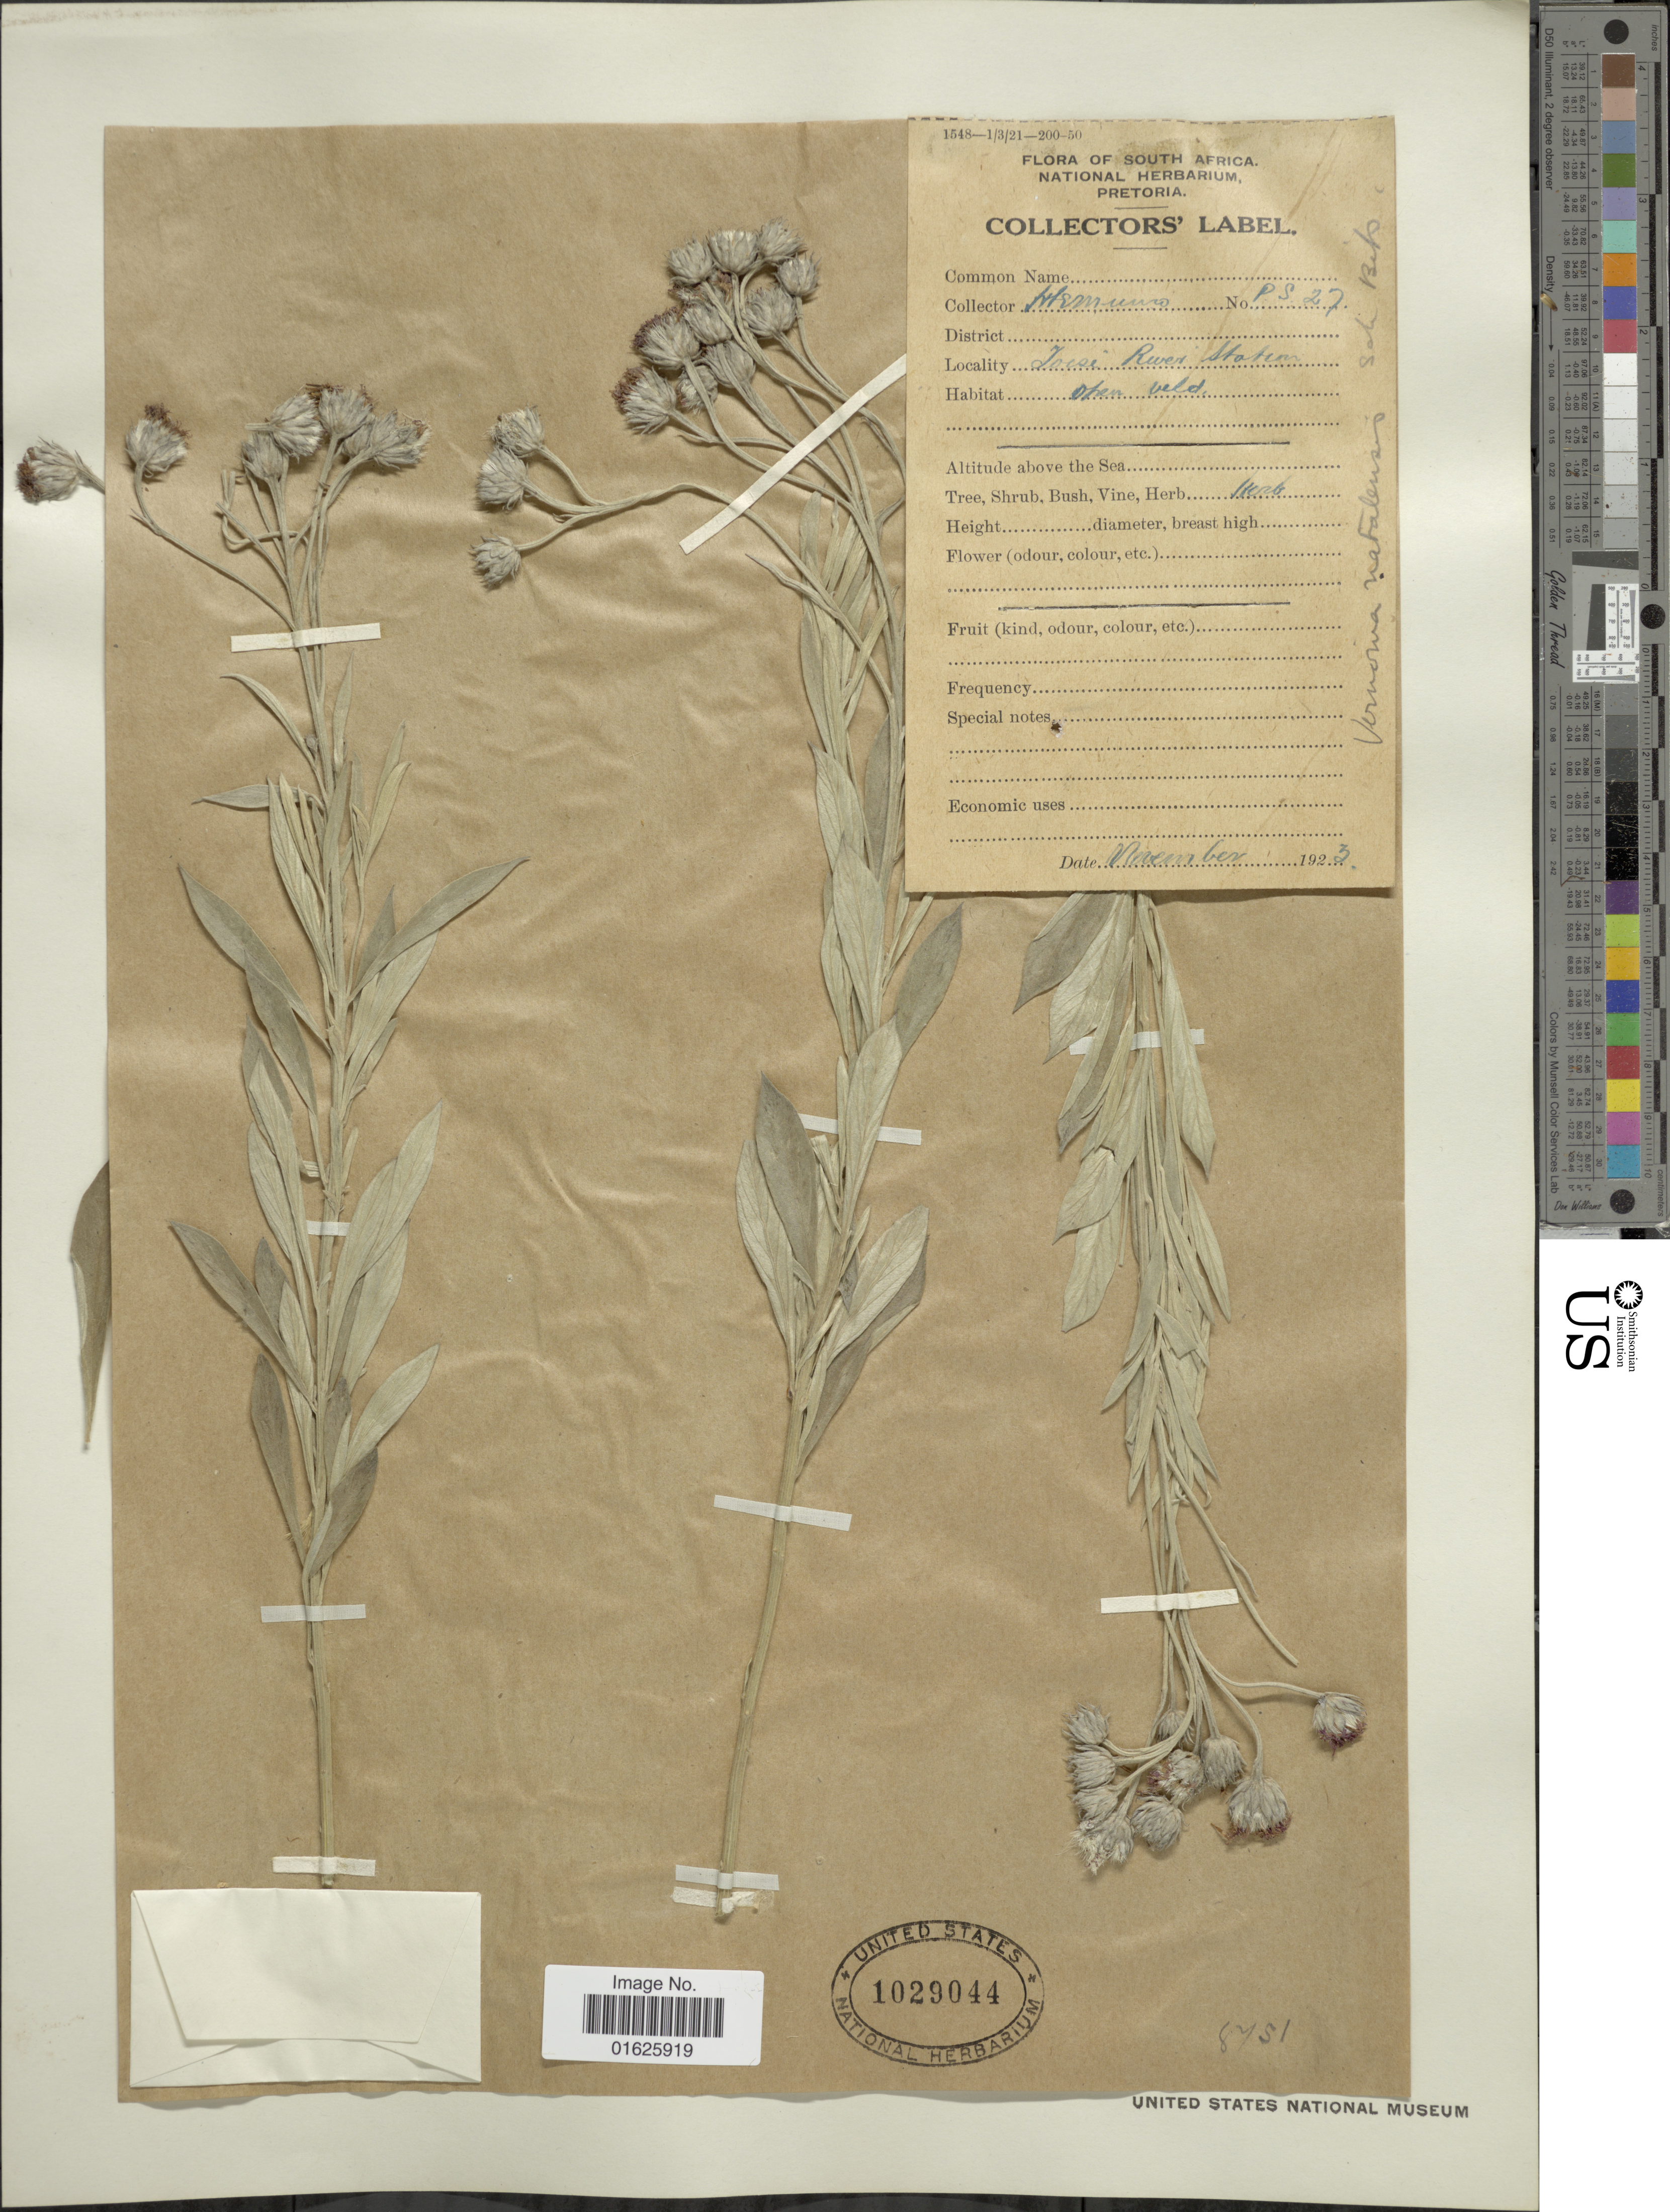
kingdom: Plantae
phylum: Tracheophyta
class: Magnoliopsida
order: Asterales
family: Asteraceae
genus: Hilliardiella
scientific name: Hilliardiella aristata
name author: (DC.) H. Rob.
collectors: Munro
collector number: P.S.27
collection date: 1923-11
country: South Africa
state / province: Eastern Cape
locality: Joise River Station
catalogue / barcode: US 1029044